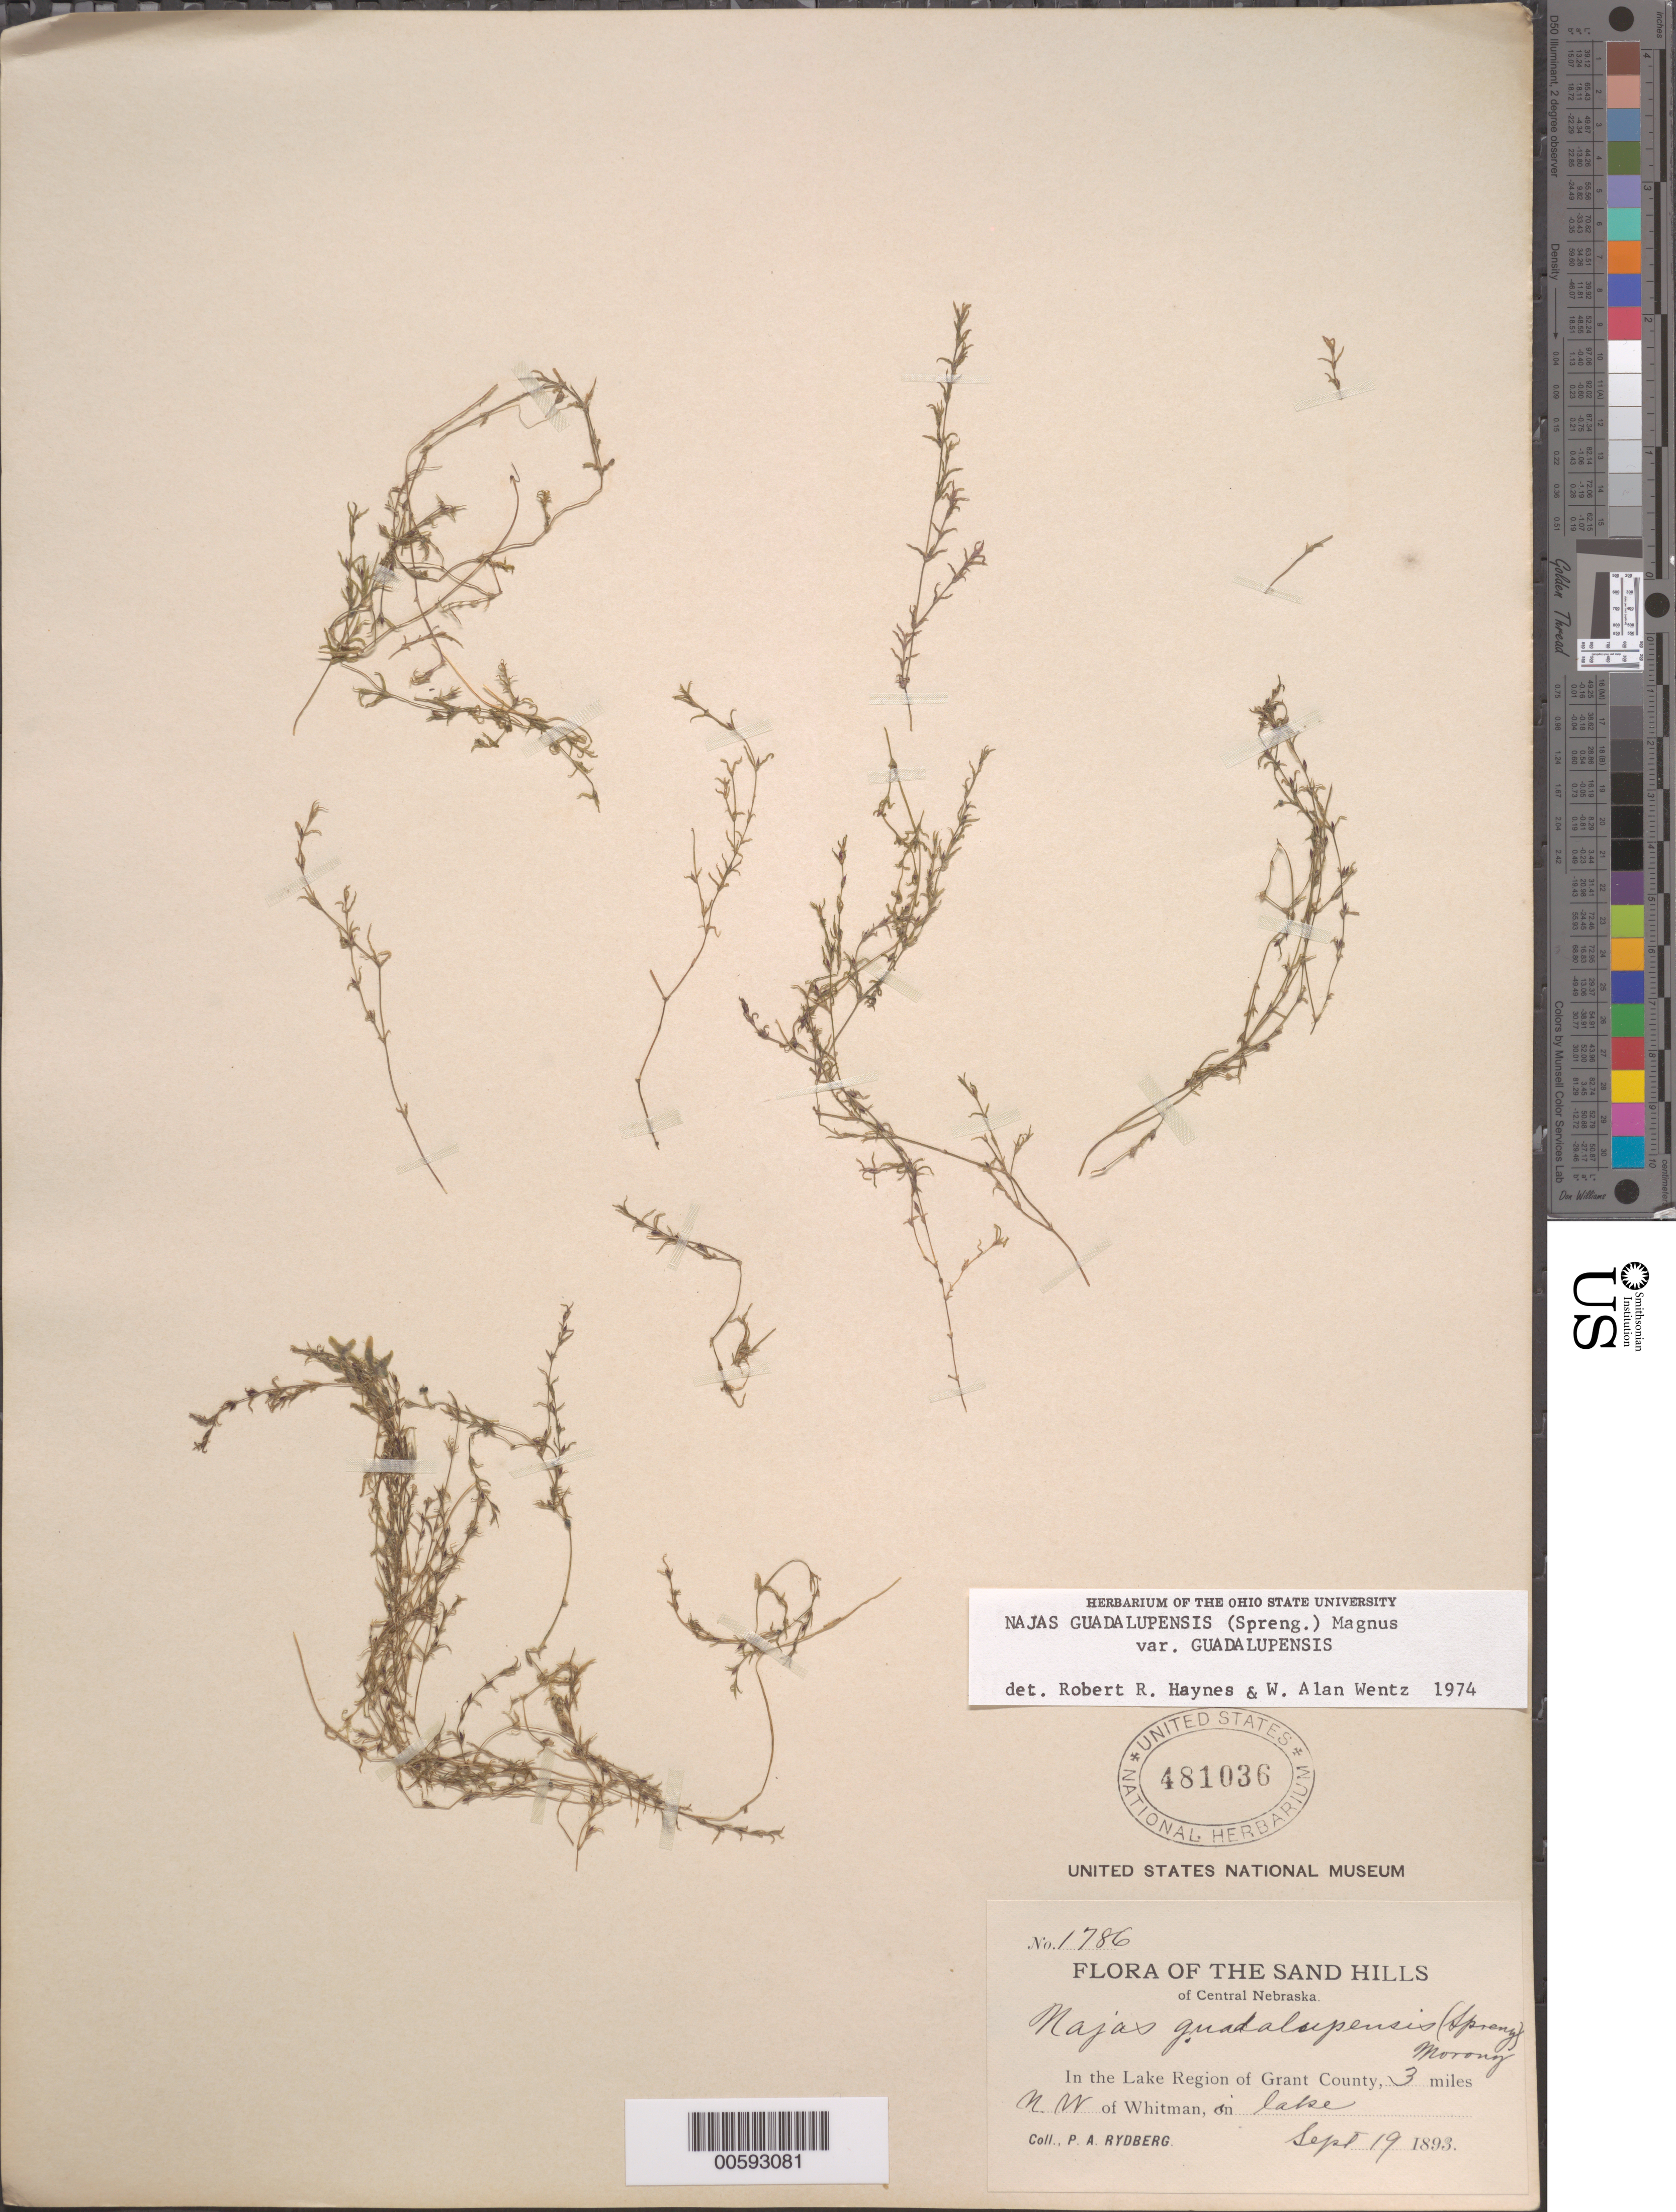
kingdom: Plantae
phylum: Tracheophyta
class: Liliopsida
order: Alismatales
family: Hydrocharitaceae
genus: Najas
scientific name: Najas guadalupensis var. guadalupensis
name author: (Spreng.) Magnus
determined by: Haynes, R. R.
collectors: P. A. Rydberg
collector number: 1786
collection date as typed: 19 Sep 1893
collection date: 1893-09-19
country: United States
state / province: Nebraska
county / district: Grant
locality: NW of Whitman on lake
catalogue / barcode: US 481036